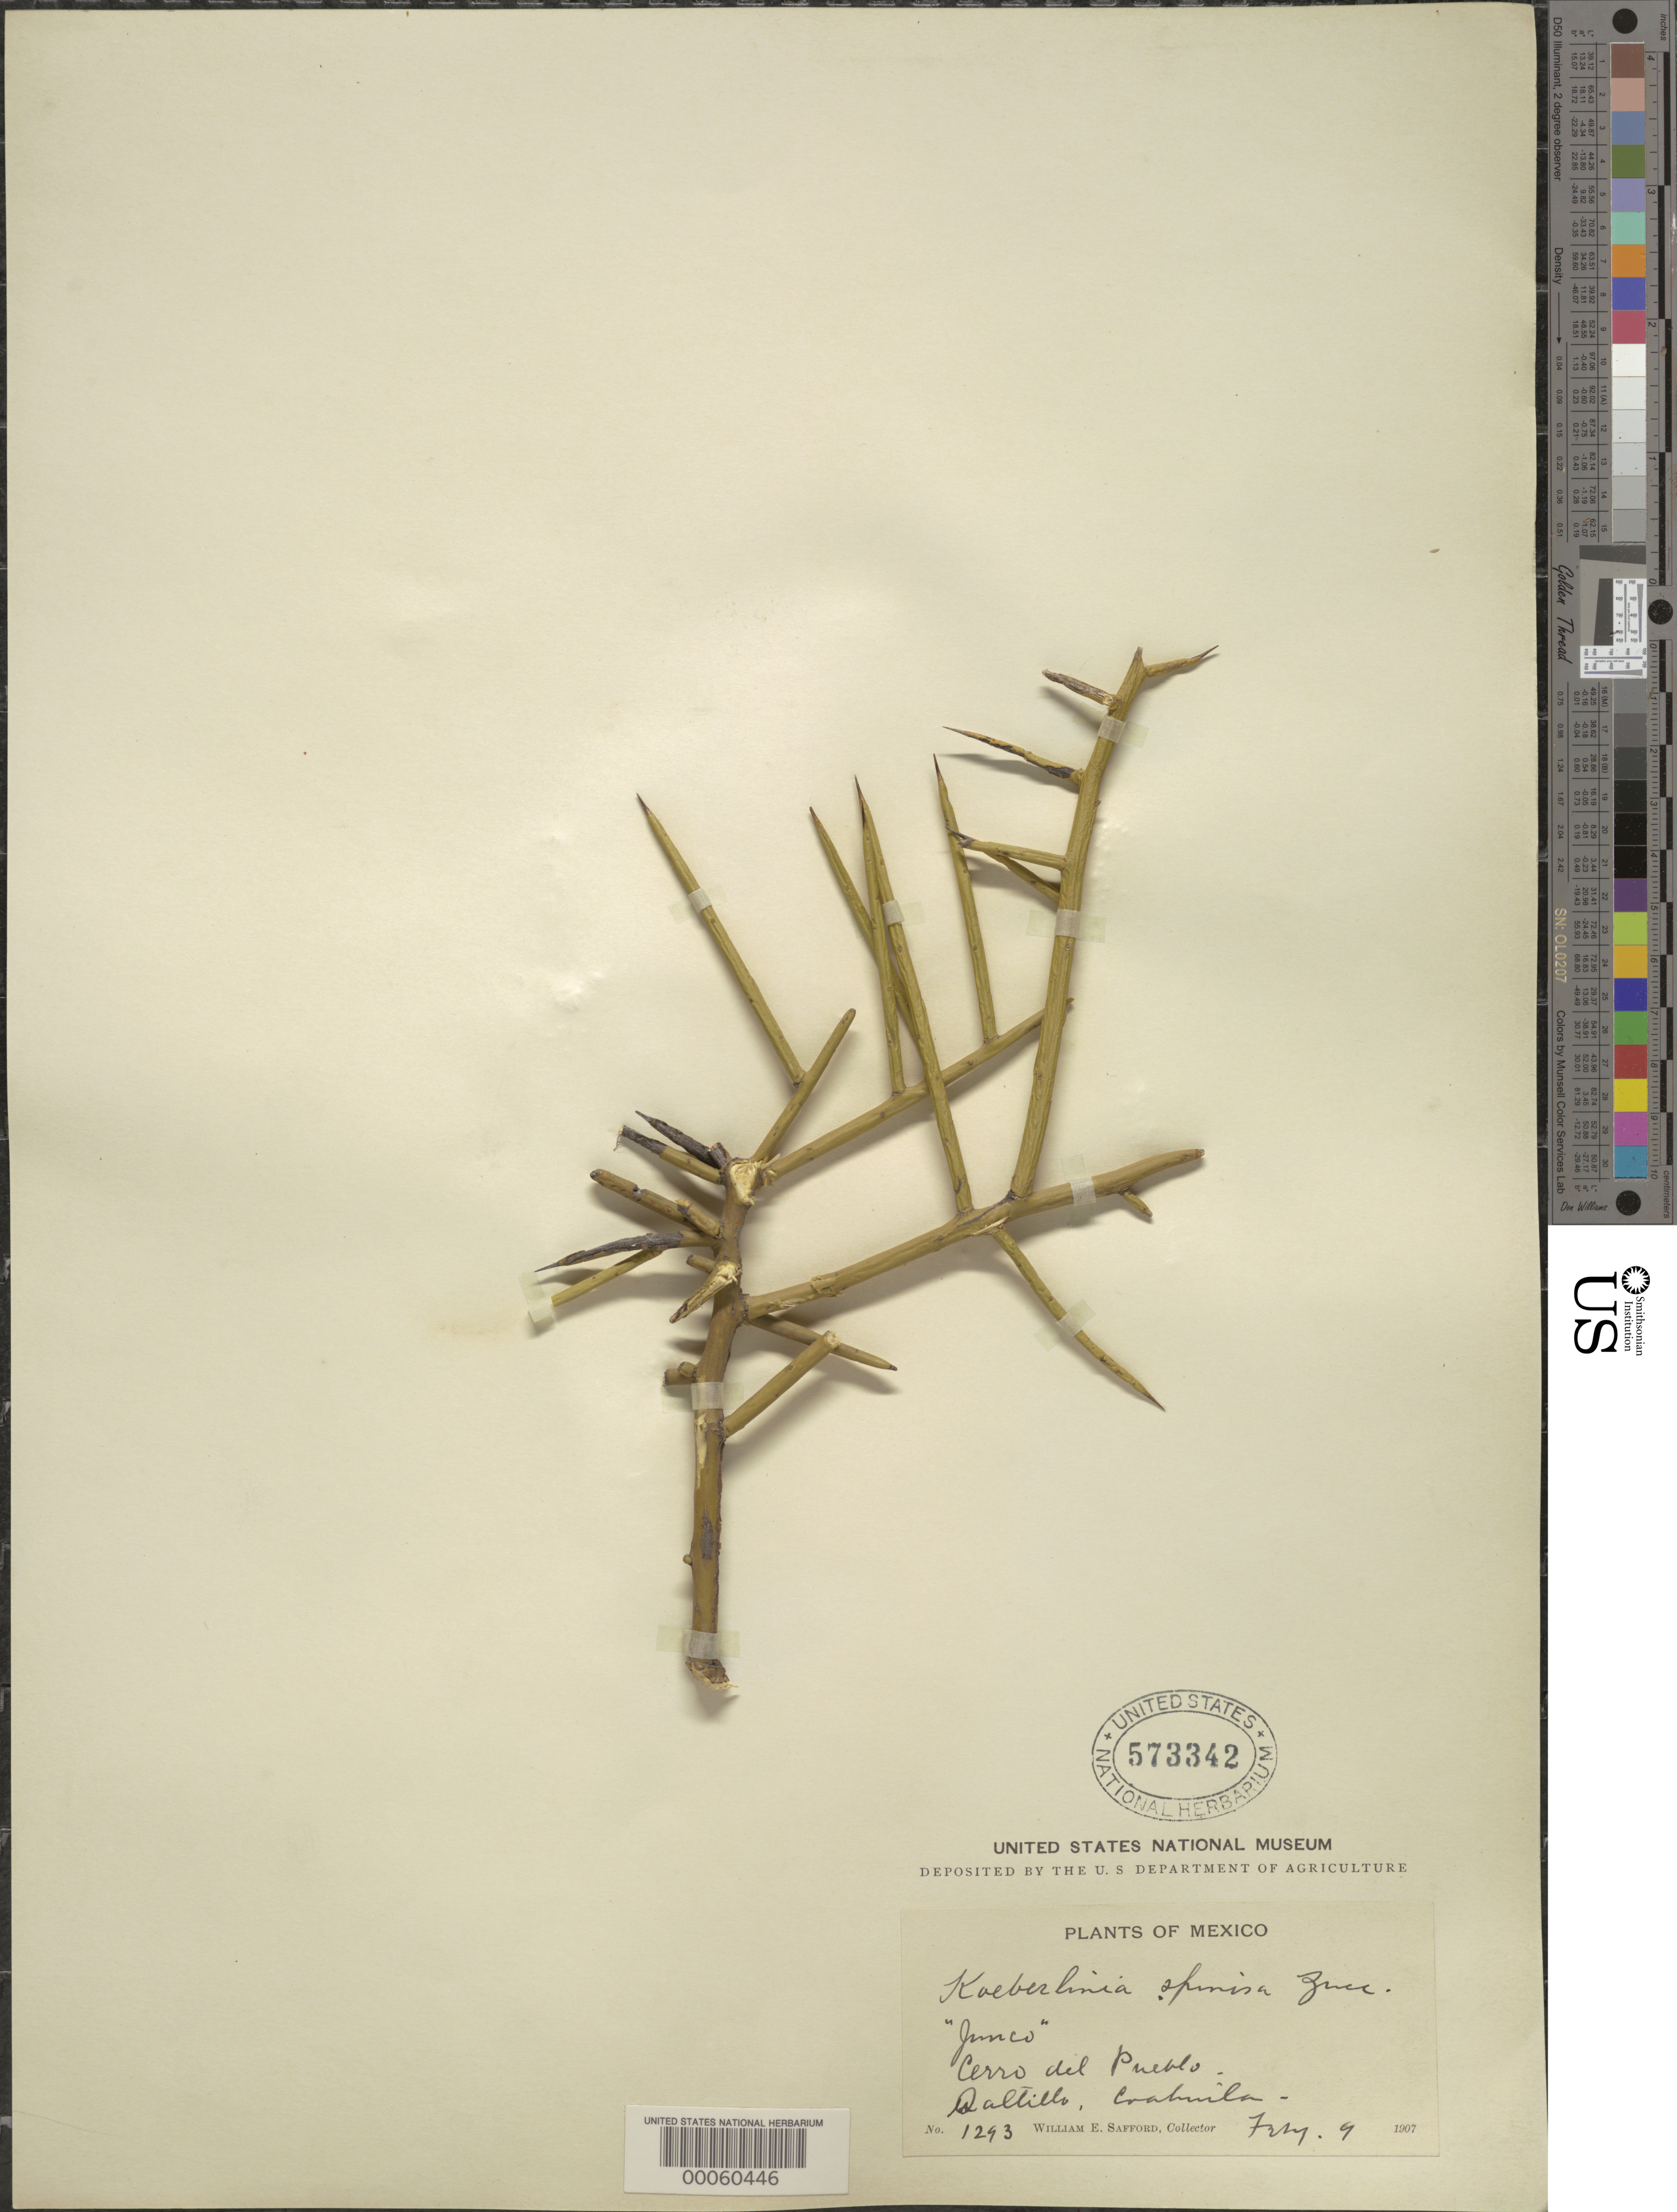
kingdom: Plantae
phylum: Tracheophyta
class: Magnoliopsida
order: Brassicales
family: Koeberliniaceae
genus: Koeberlinia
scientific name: Koeberlinia spinosa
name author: Zucc.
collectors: W. E. Safford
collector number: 1293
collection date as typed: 09 Feb 1907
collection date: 1907-02-09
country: Mexico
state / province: Puebla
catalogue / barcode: US 573342